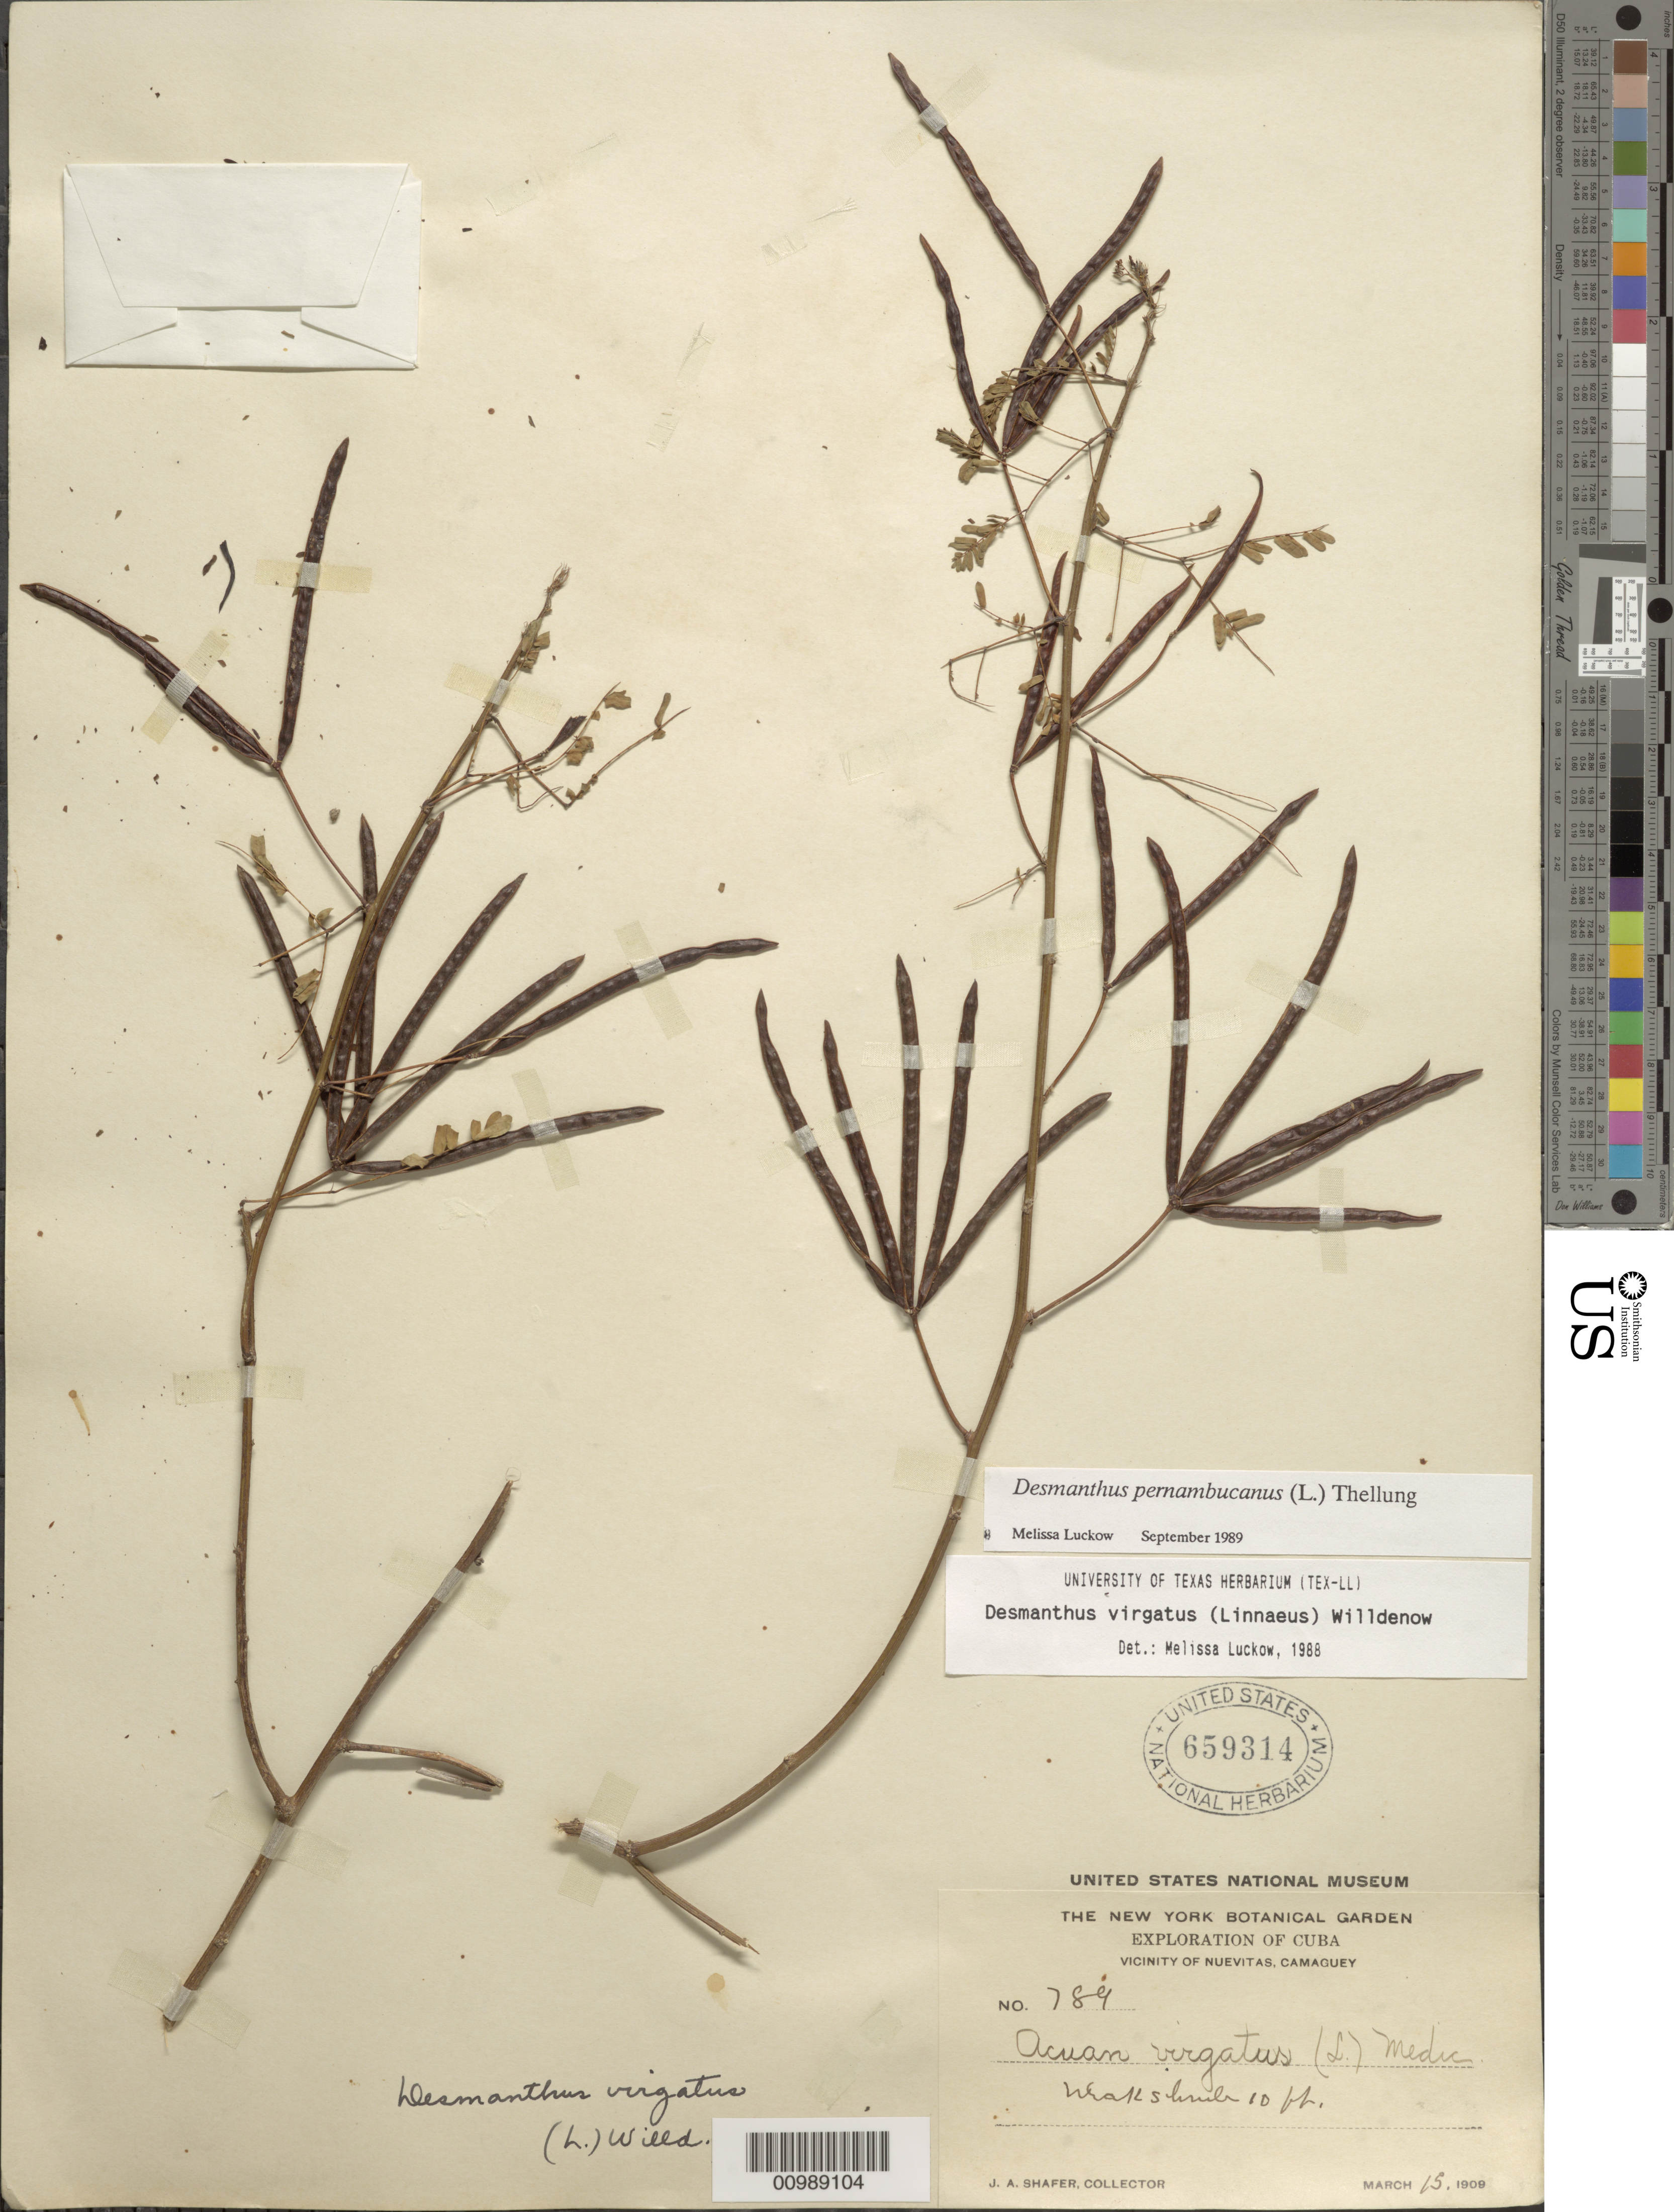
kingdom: Plantae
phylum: Tracheophyta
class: Magnoliopsida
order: Fabales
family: Fabaceae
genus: Desmanthus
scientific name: Desmanthus pernambucanus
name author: (L.) Thell.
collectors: J. A. Shafer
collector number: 789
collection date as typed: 15 Mar 1909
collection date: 1909-03-15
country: Cuba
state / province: Camagüey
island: Cuba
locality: Vicinity of Nuevitas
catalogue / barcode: US 659314